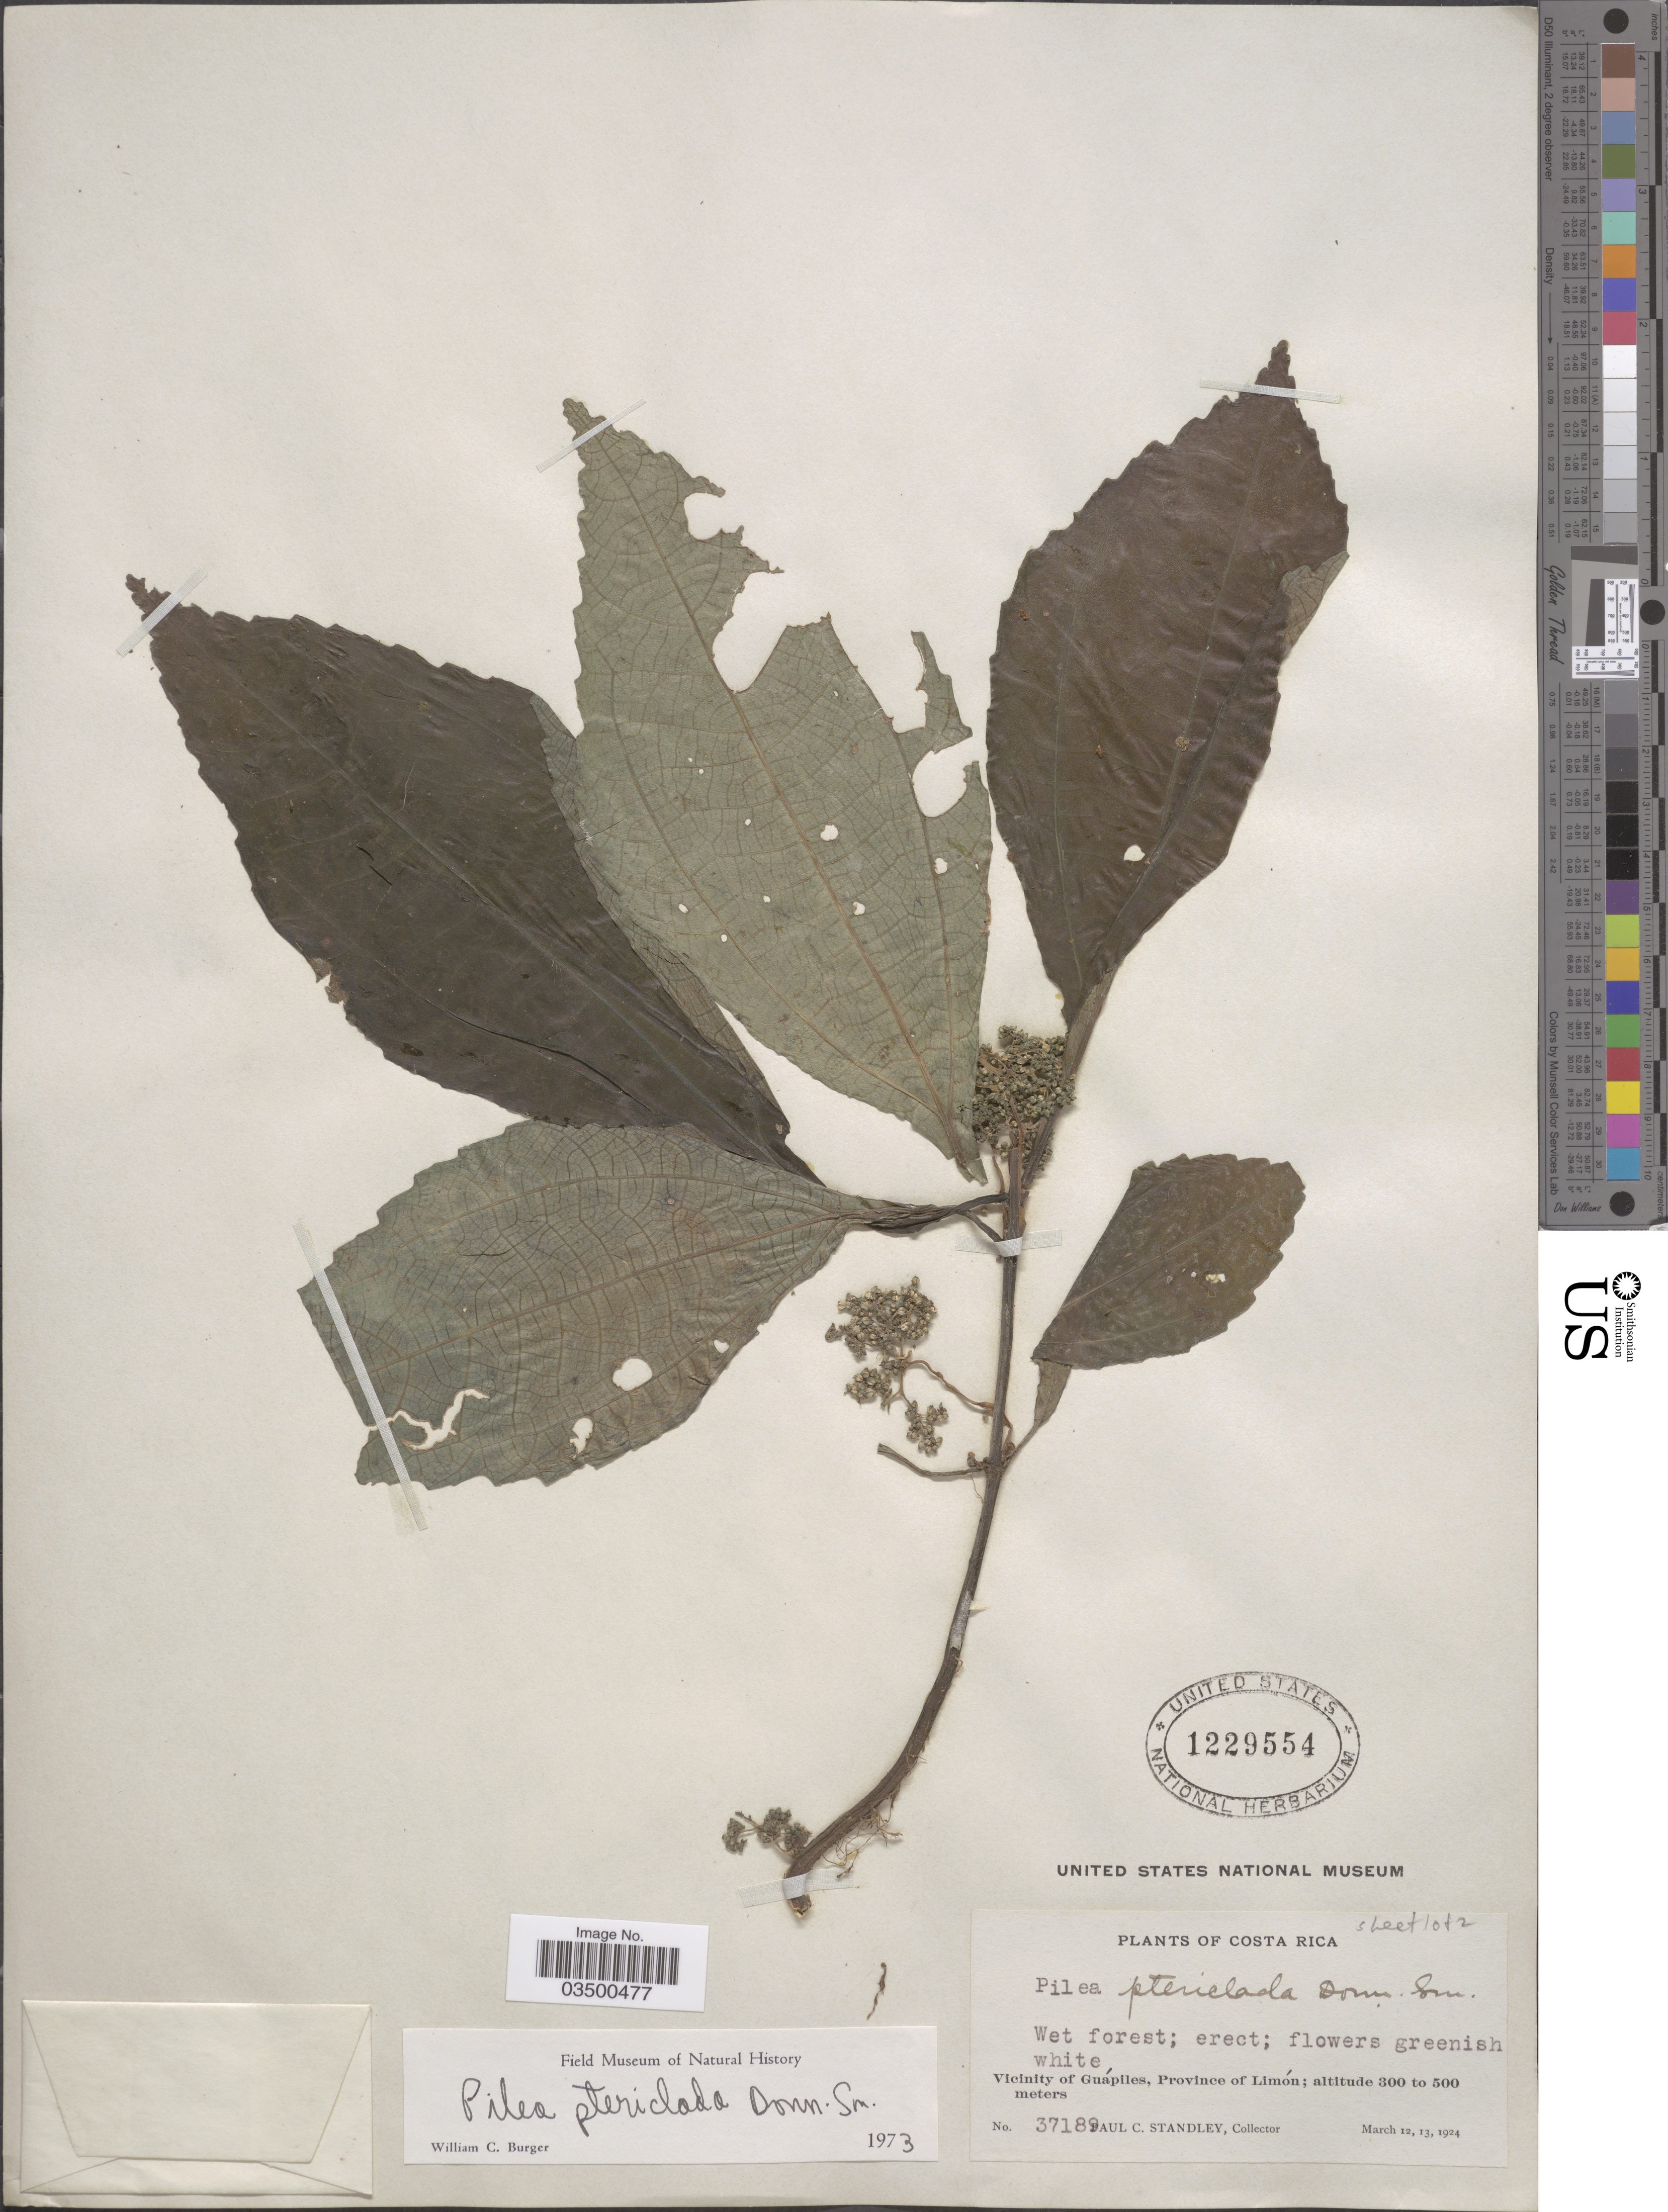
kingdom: Plantae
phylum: Tracheophyta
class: Magnoliopsida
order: Rosales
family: Urticaceae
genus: Pilea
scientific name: Pilea pteropodon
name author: Wedd.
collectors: P. C. Standley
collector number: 37189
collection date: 1924-03-12/1924-03-13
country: Costa Rica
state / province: Limón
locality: Vicinity of Guápiles, Province of Limón.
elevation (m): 300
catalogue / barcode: US 1229554